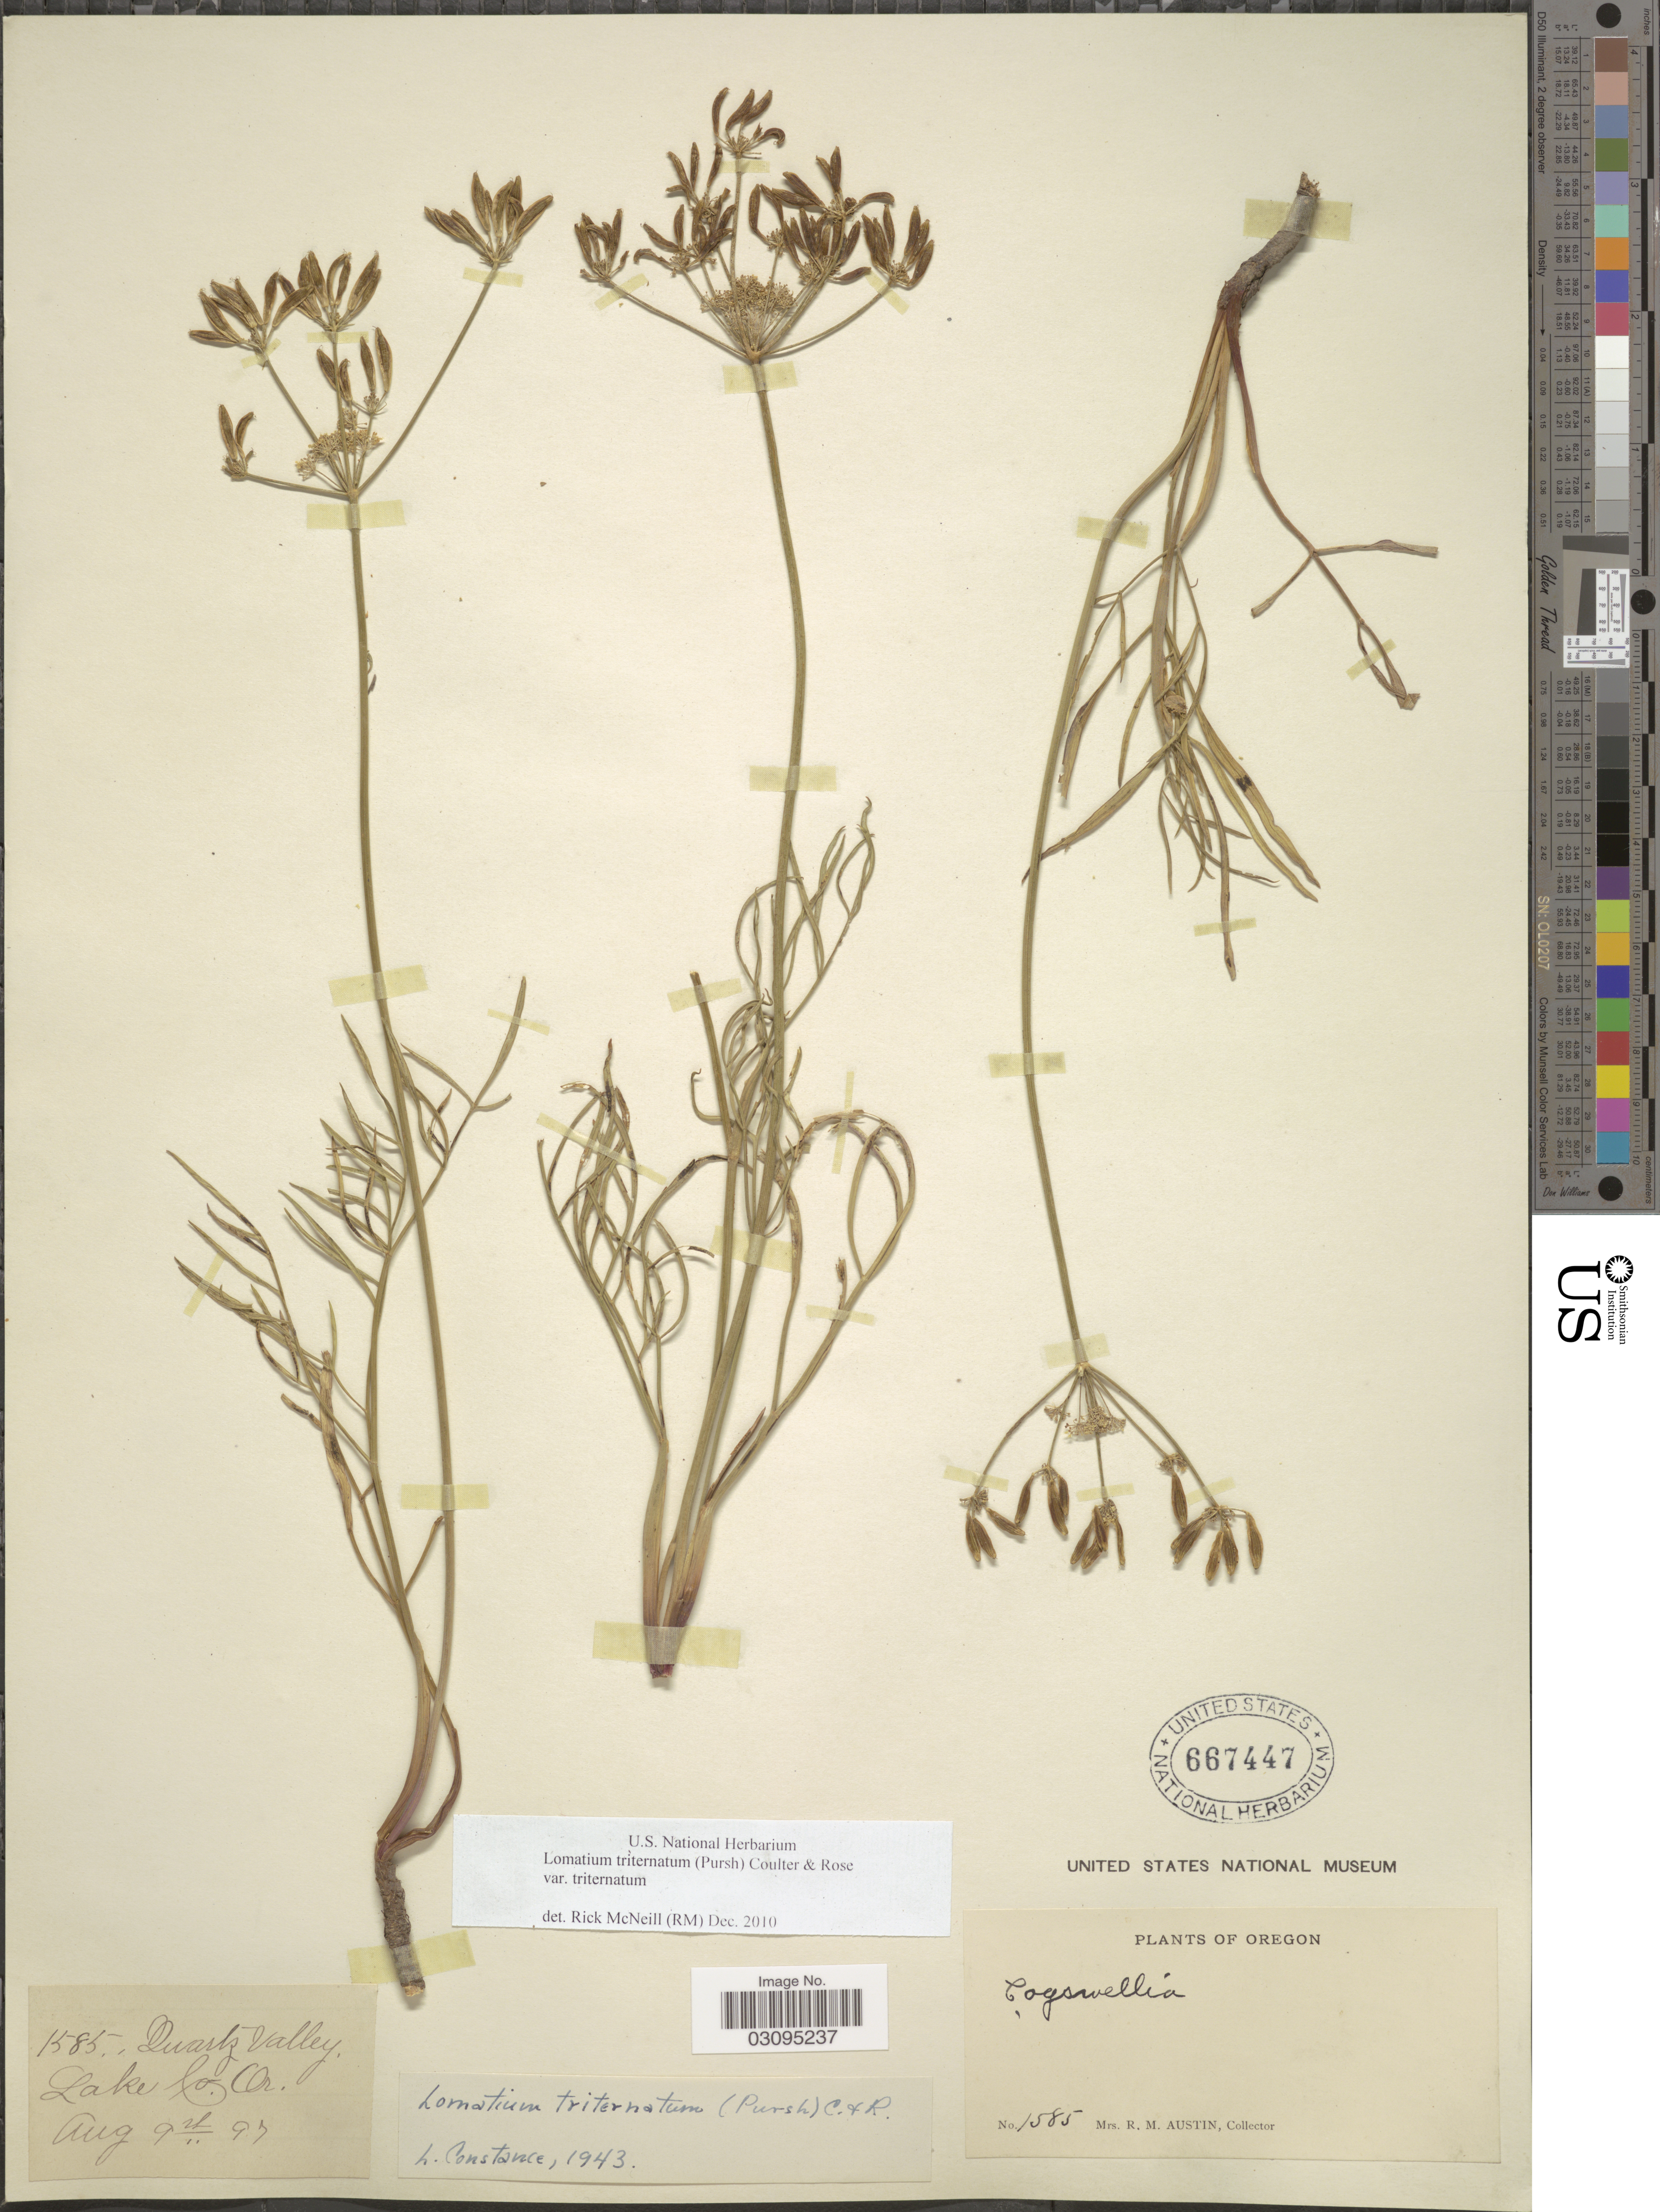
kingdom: Plantae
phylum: Tracheophyta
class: Magnoliopsida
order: Apiales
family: Apiaceae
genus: Lomatium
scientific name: Lomatium triternatum var. triternatum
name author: (Pursh) J.M. Coult. & Rose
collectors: R. Austin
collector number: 1585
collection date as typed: Transcribed d/m/y: 9/8/97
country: United States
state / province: Oregon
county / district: Lake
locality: Quartz Valley, Lake Co.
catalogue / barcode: US 667447